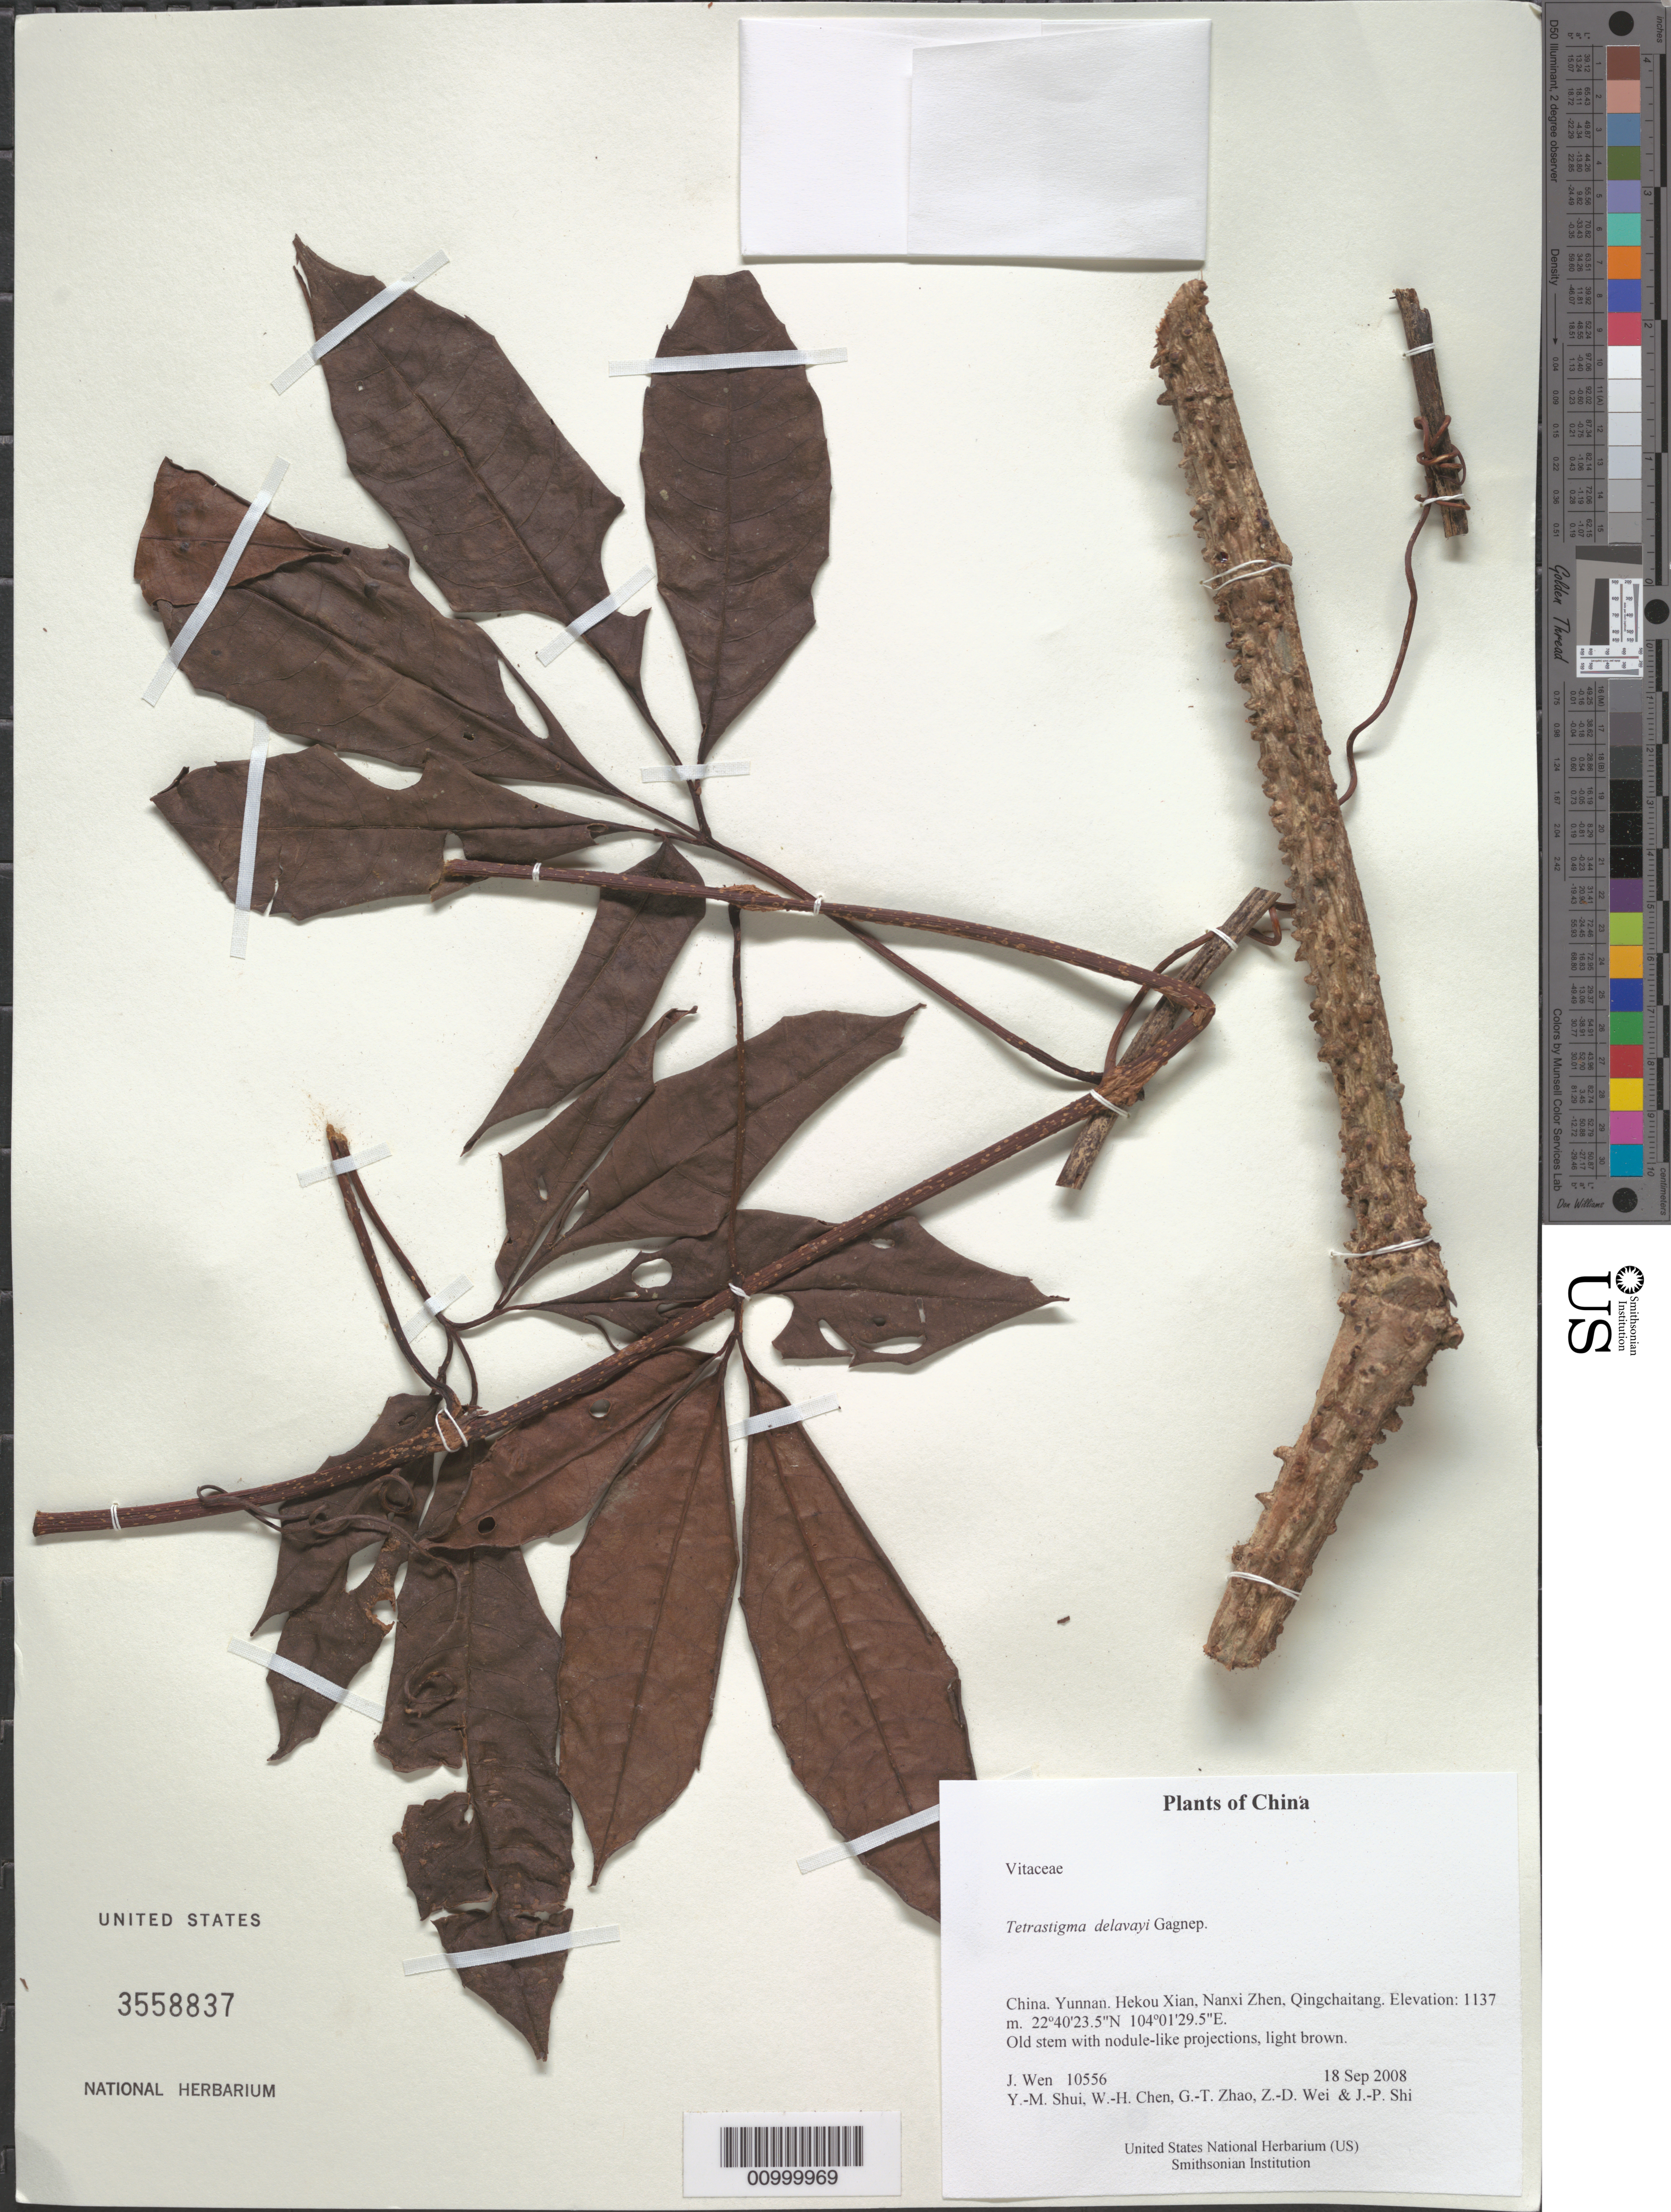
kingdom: Plantae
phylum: Tracheophyta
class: Magnoliopsida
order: Vitales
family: Vitaceae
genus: Tetrastigma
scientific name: Tetrastigma delavayi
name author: Gagnep.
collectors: J. Wen, Y. Shui, W. Chen, G. Zhao, Z. Wei & J. Shi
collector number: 10556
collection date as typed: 18 Sep 2008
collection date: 2008-09-18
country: China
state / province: Yunnan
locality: Hekou Xian, Nanxi Zhen, Qingchaitang.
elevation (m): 1137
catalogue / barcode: US 3558837